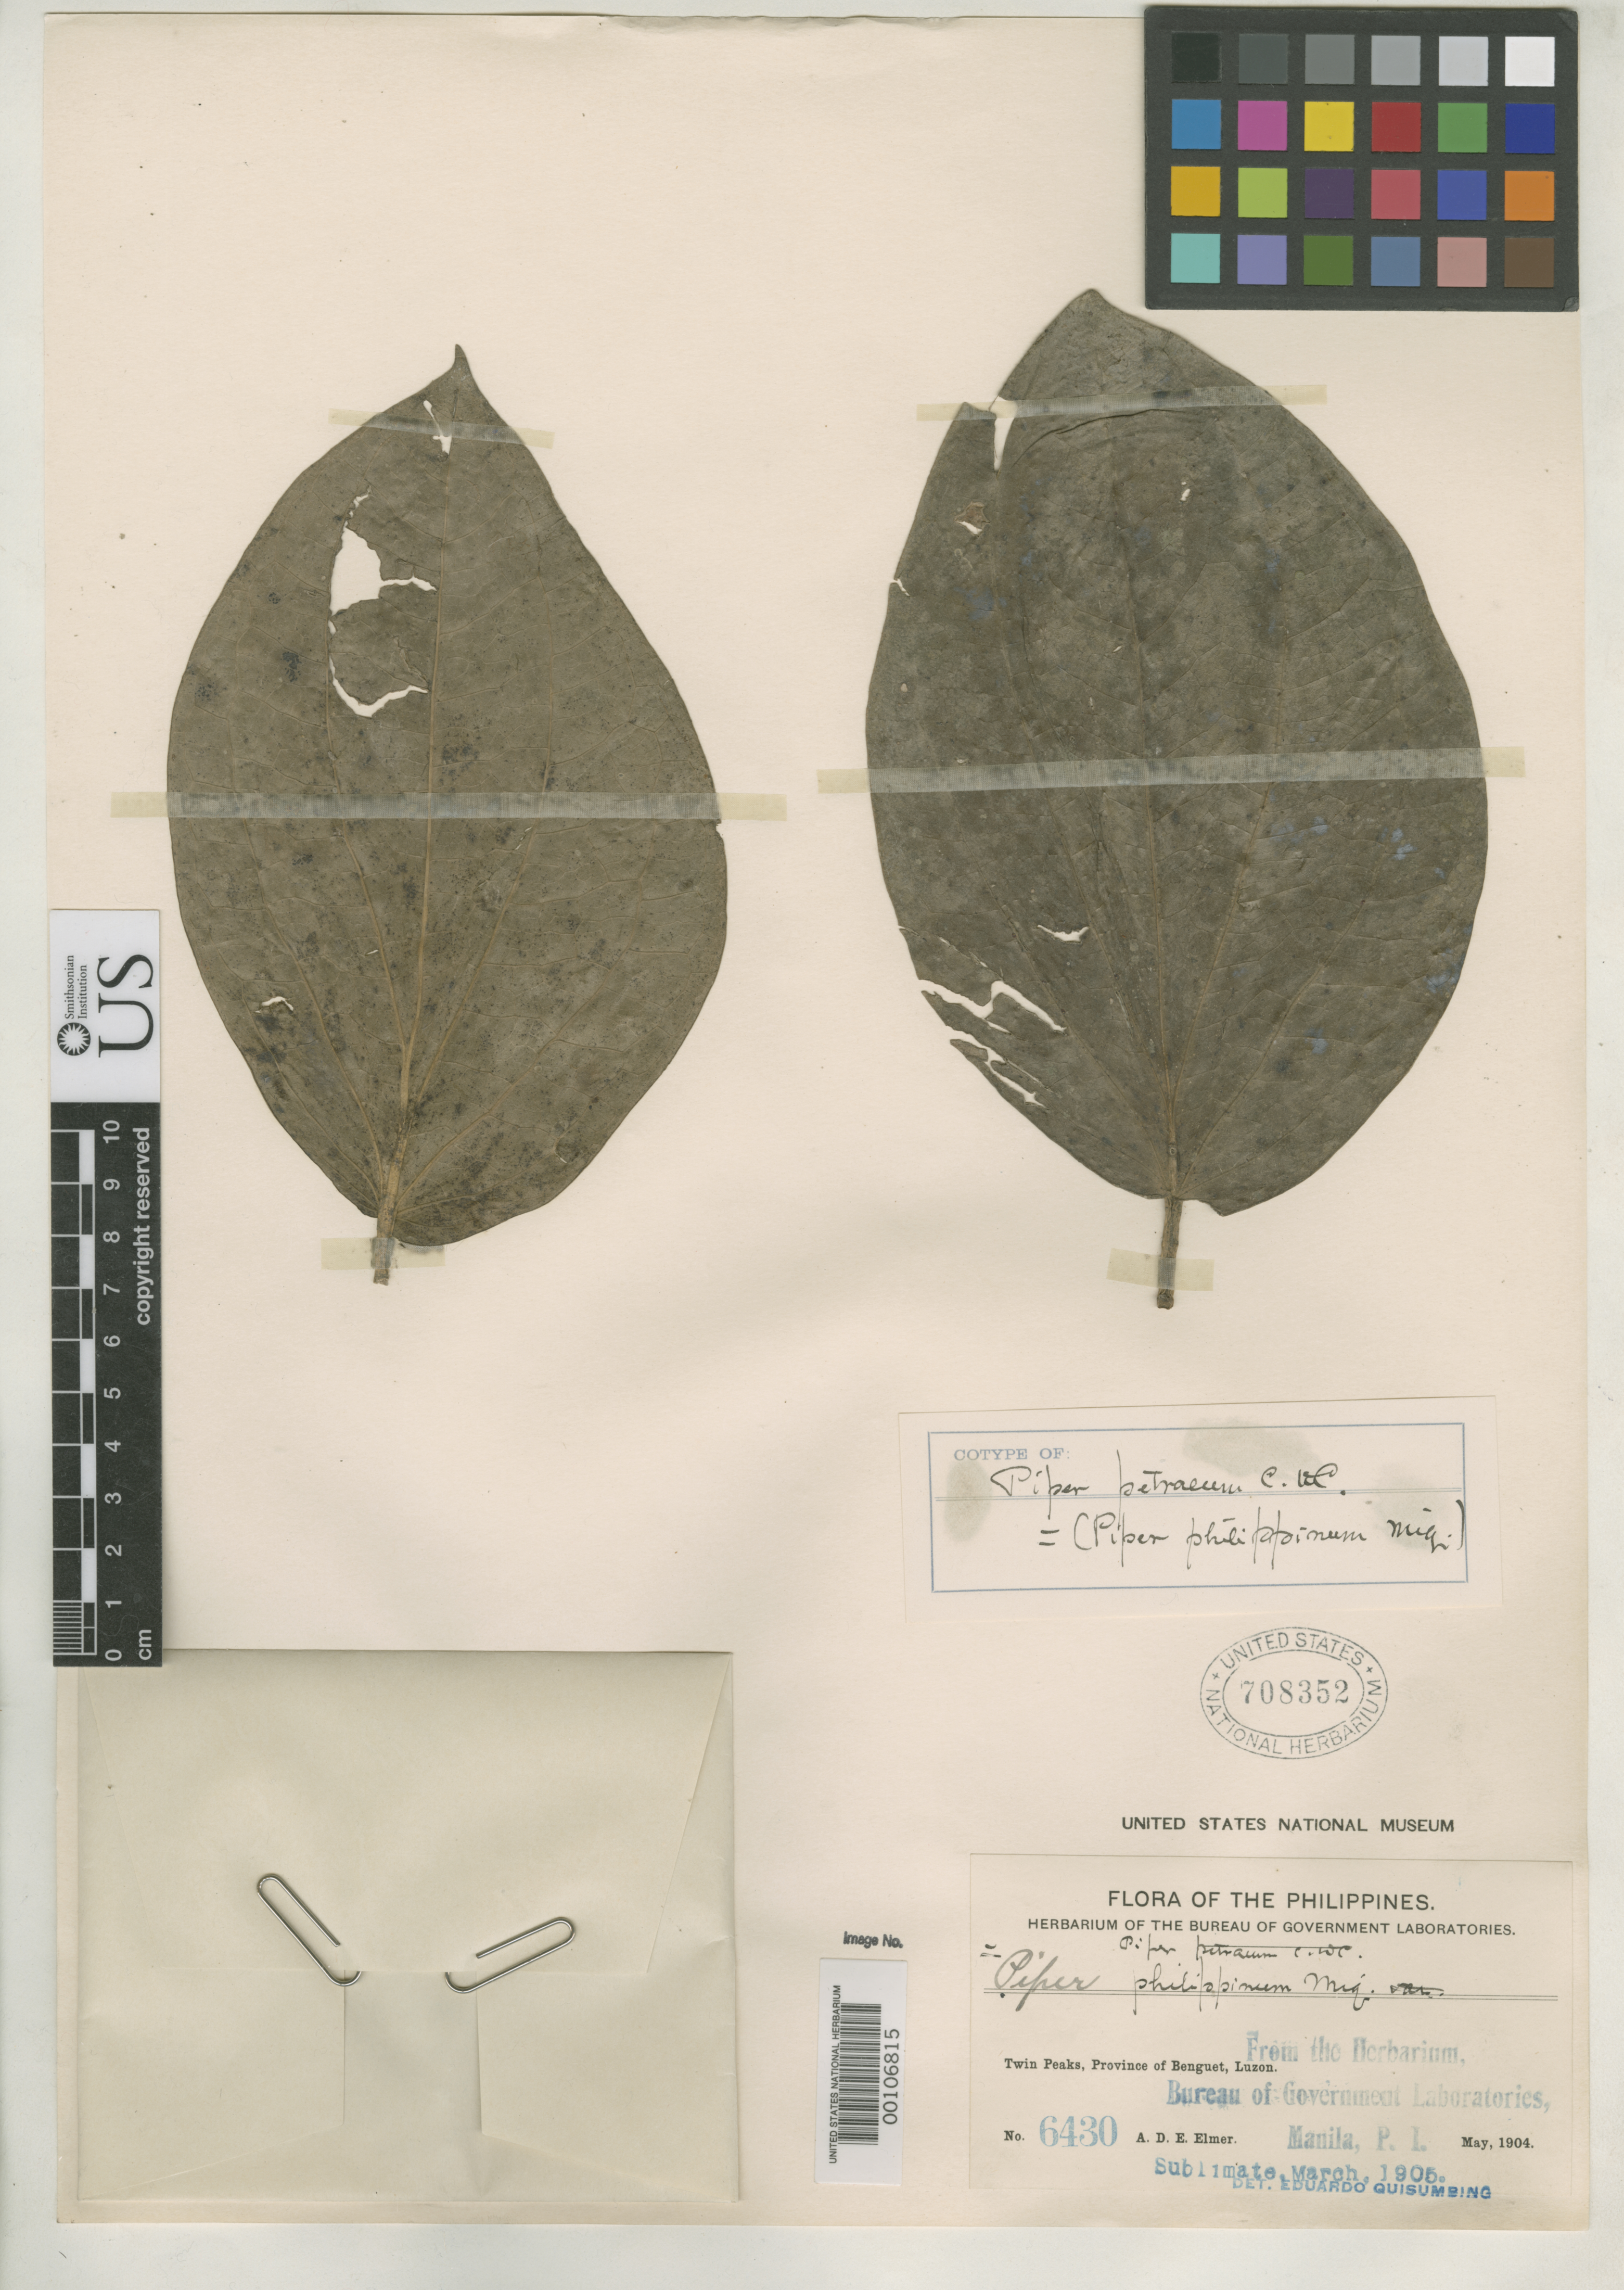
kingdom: Plantae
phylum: Tracheophyta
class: Magnoliopsida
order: Piperales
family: Piperaceae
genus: Piper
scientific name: Piper petraeum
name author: C. DC.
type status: Isotype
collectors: A. D. E. Elmer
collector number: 6430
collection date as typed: May 1904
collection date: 1904-05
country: Philippines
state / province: Cordillera (Administrative Region)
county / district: Benguet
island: Luzon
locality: Twin Peaks.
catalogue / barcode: US 708352